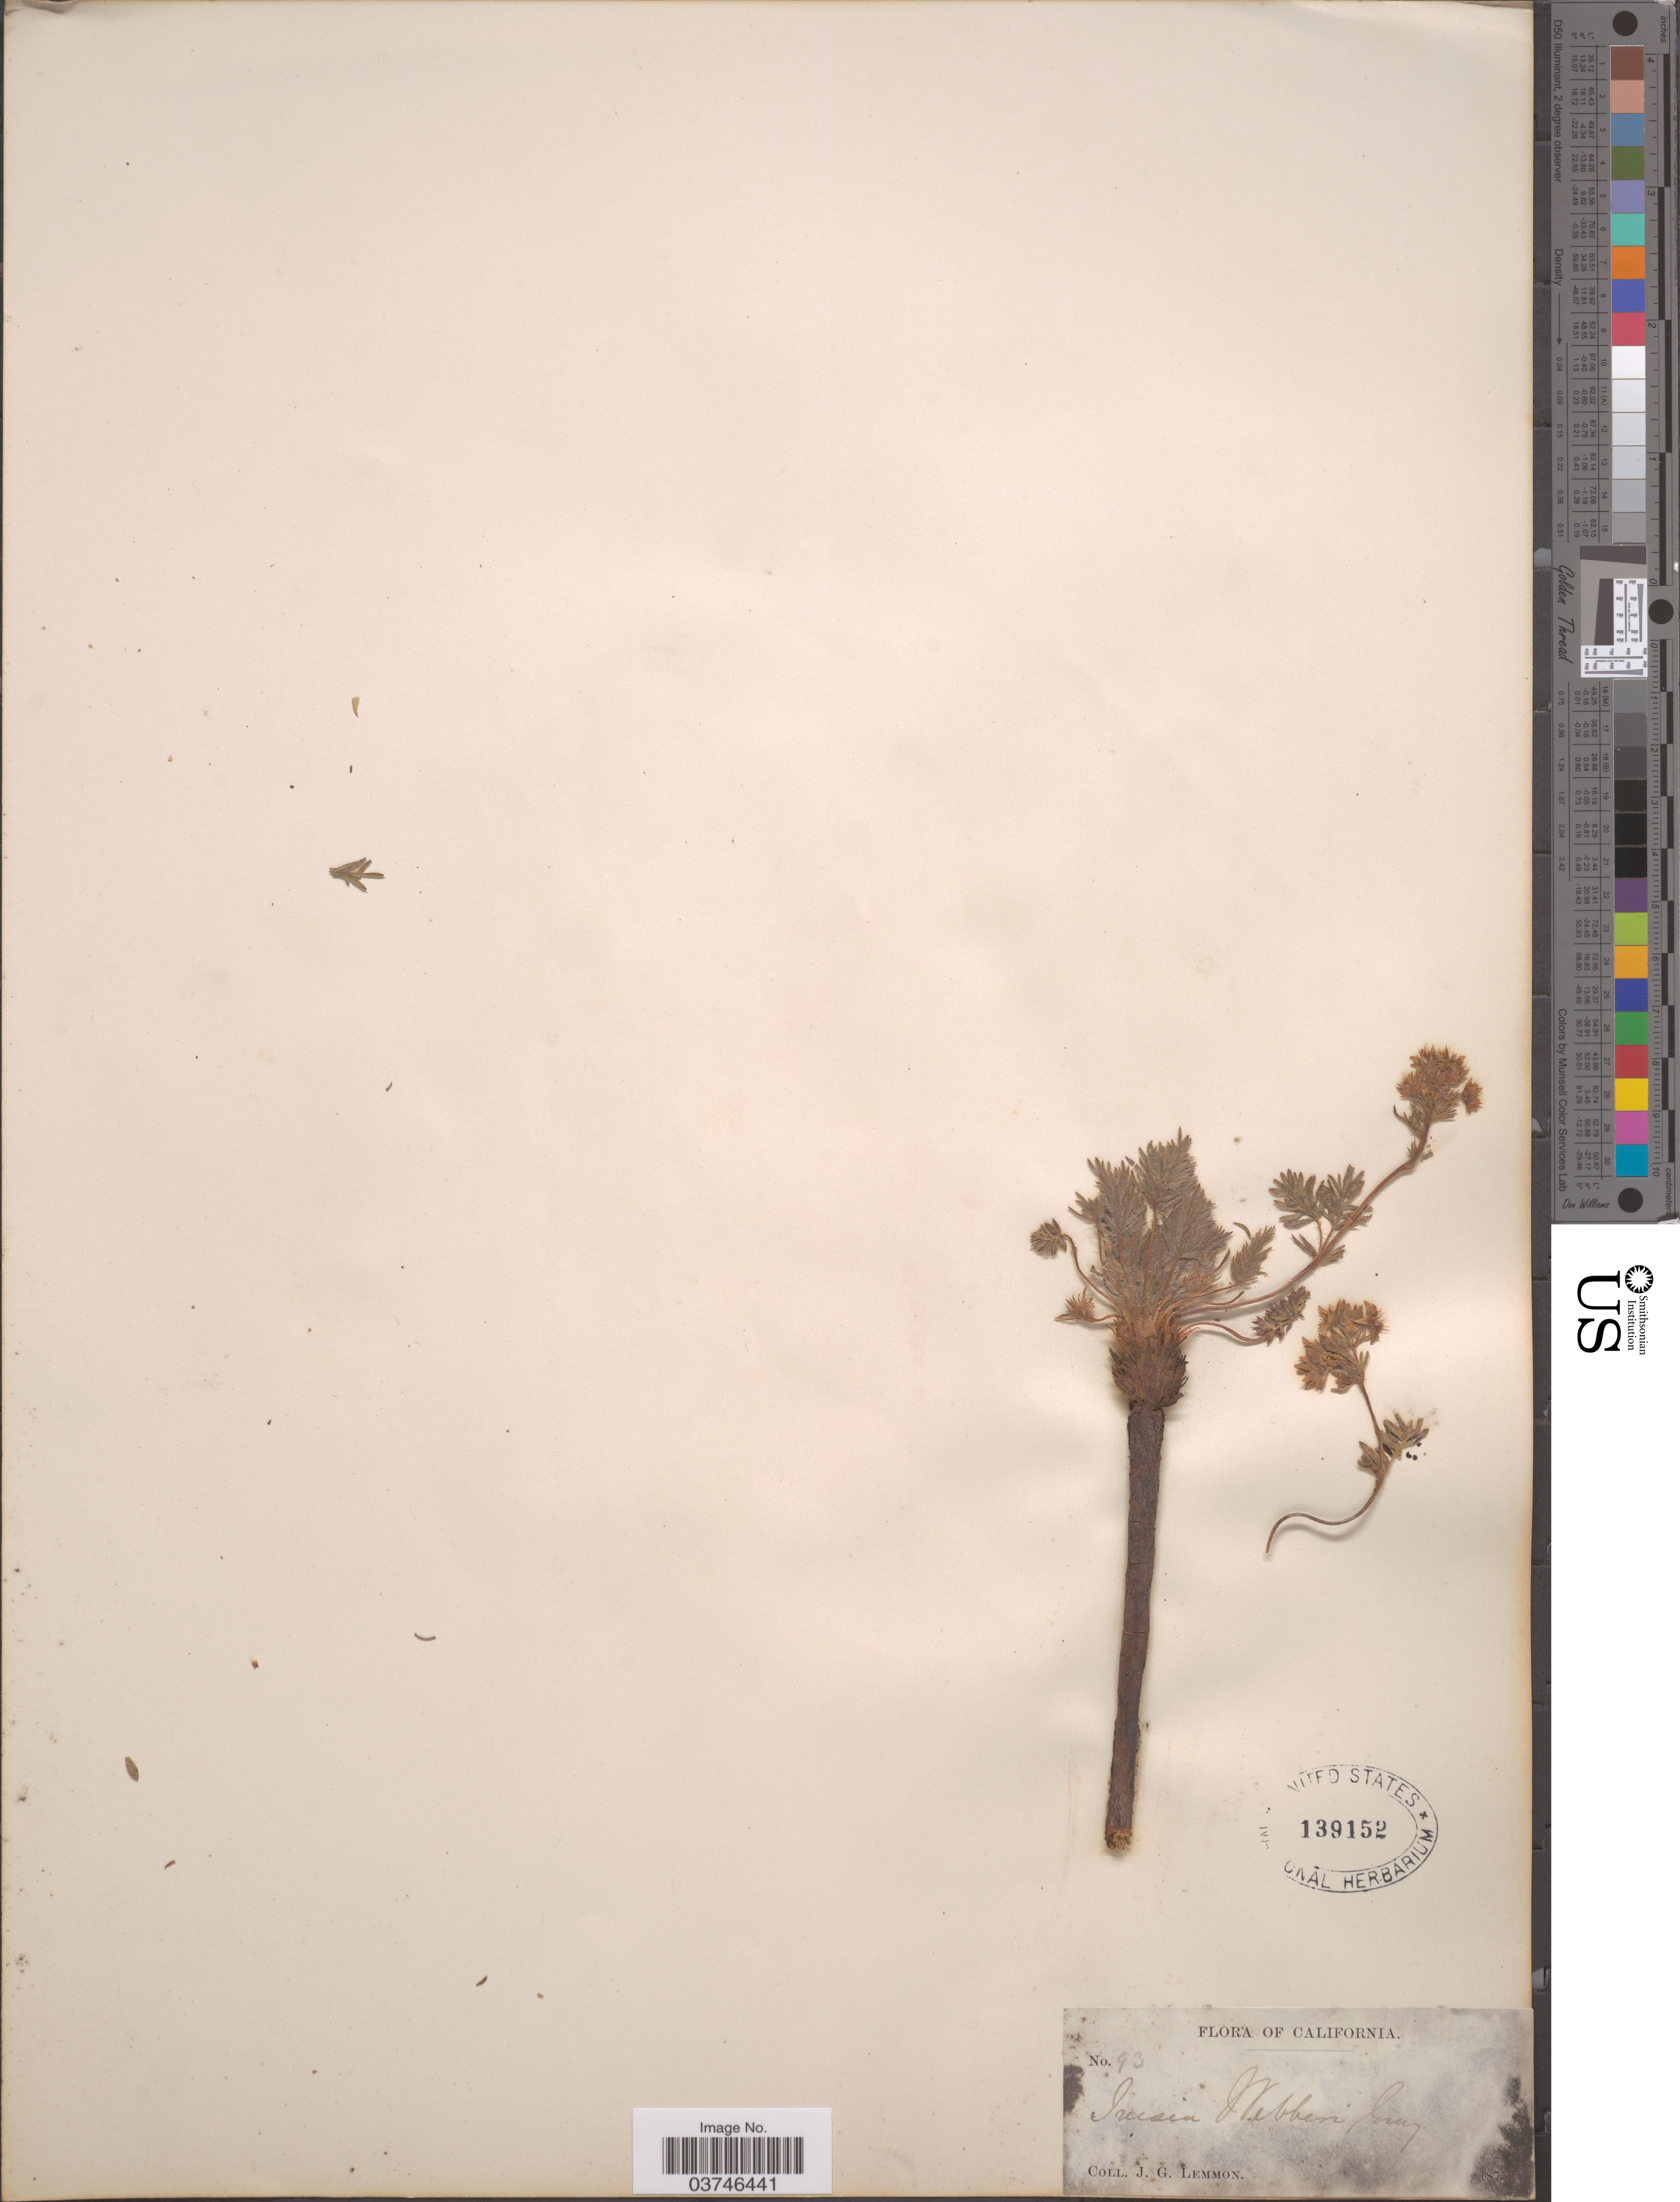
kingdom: Plantae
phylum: Tracheophyta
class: Magnoliopsida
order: Rosales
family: Rosaceae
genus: Potentilla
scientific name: Potentilla webberi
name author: (A. Gray) Greene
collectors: J. Lemmon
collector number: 93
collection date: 1875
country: United States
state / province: California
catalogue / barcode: US 139152